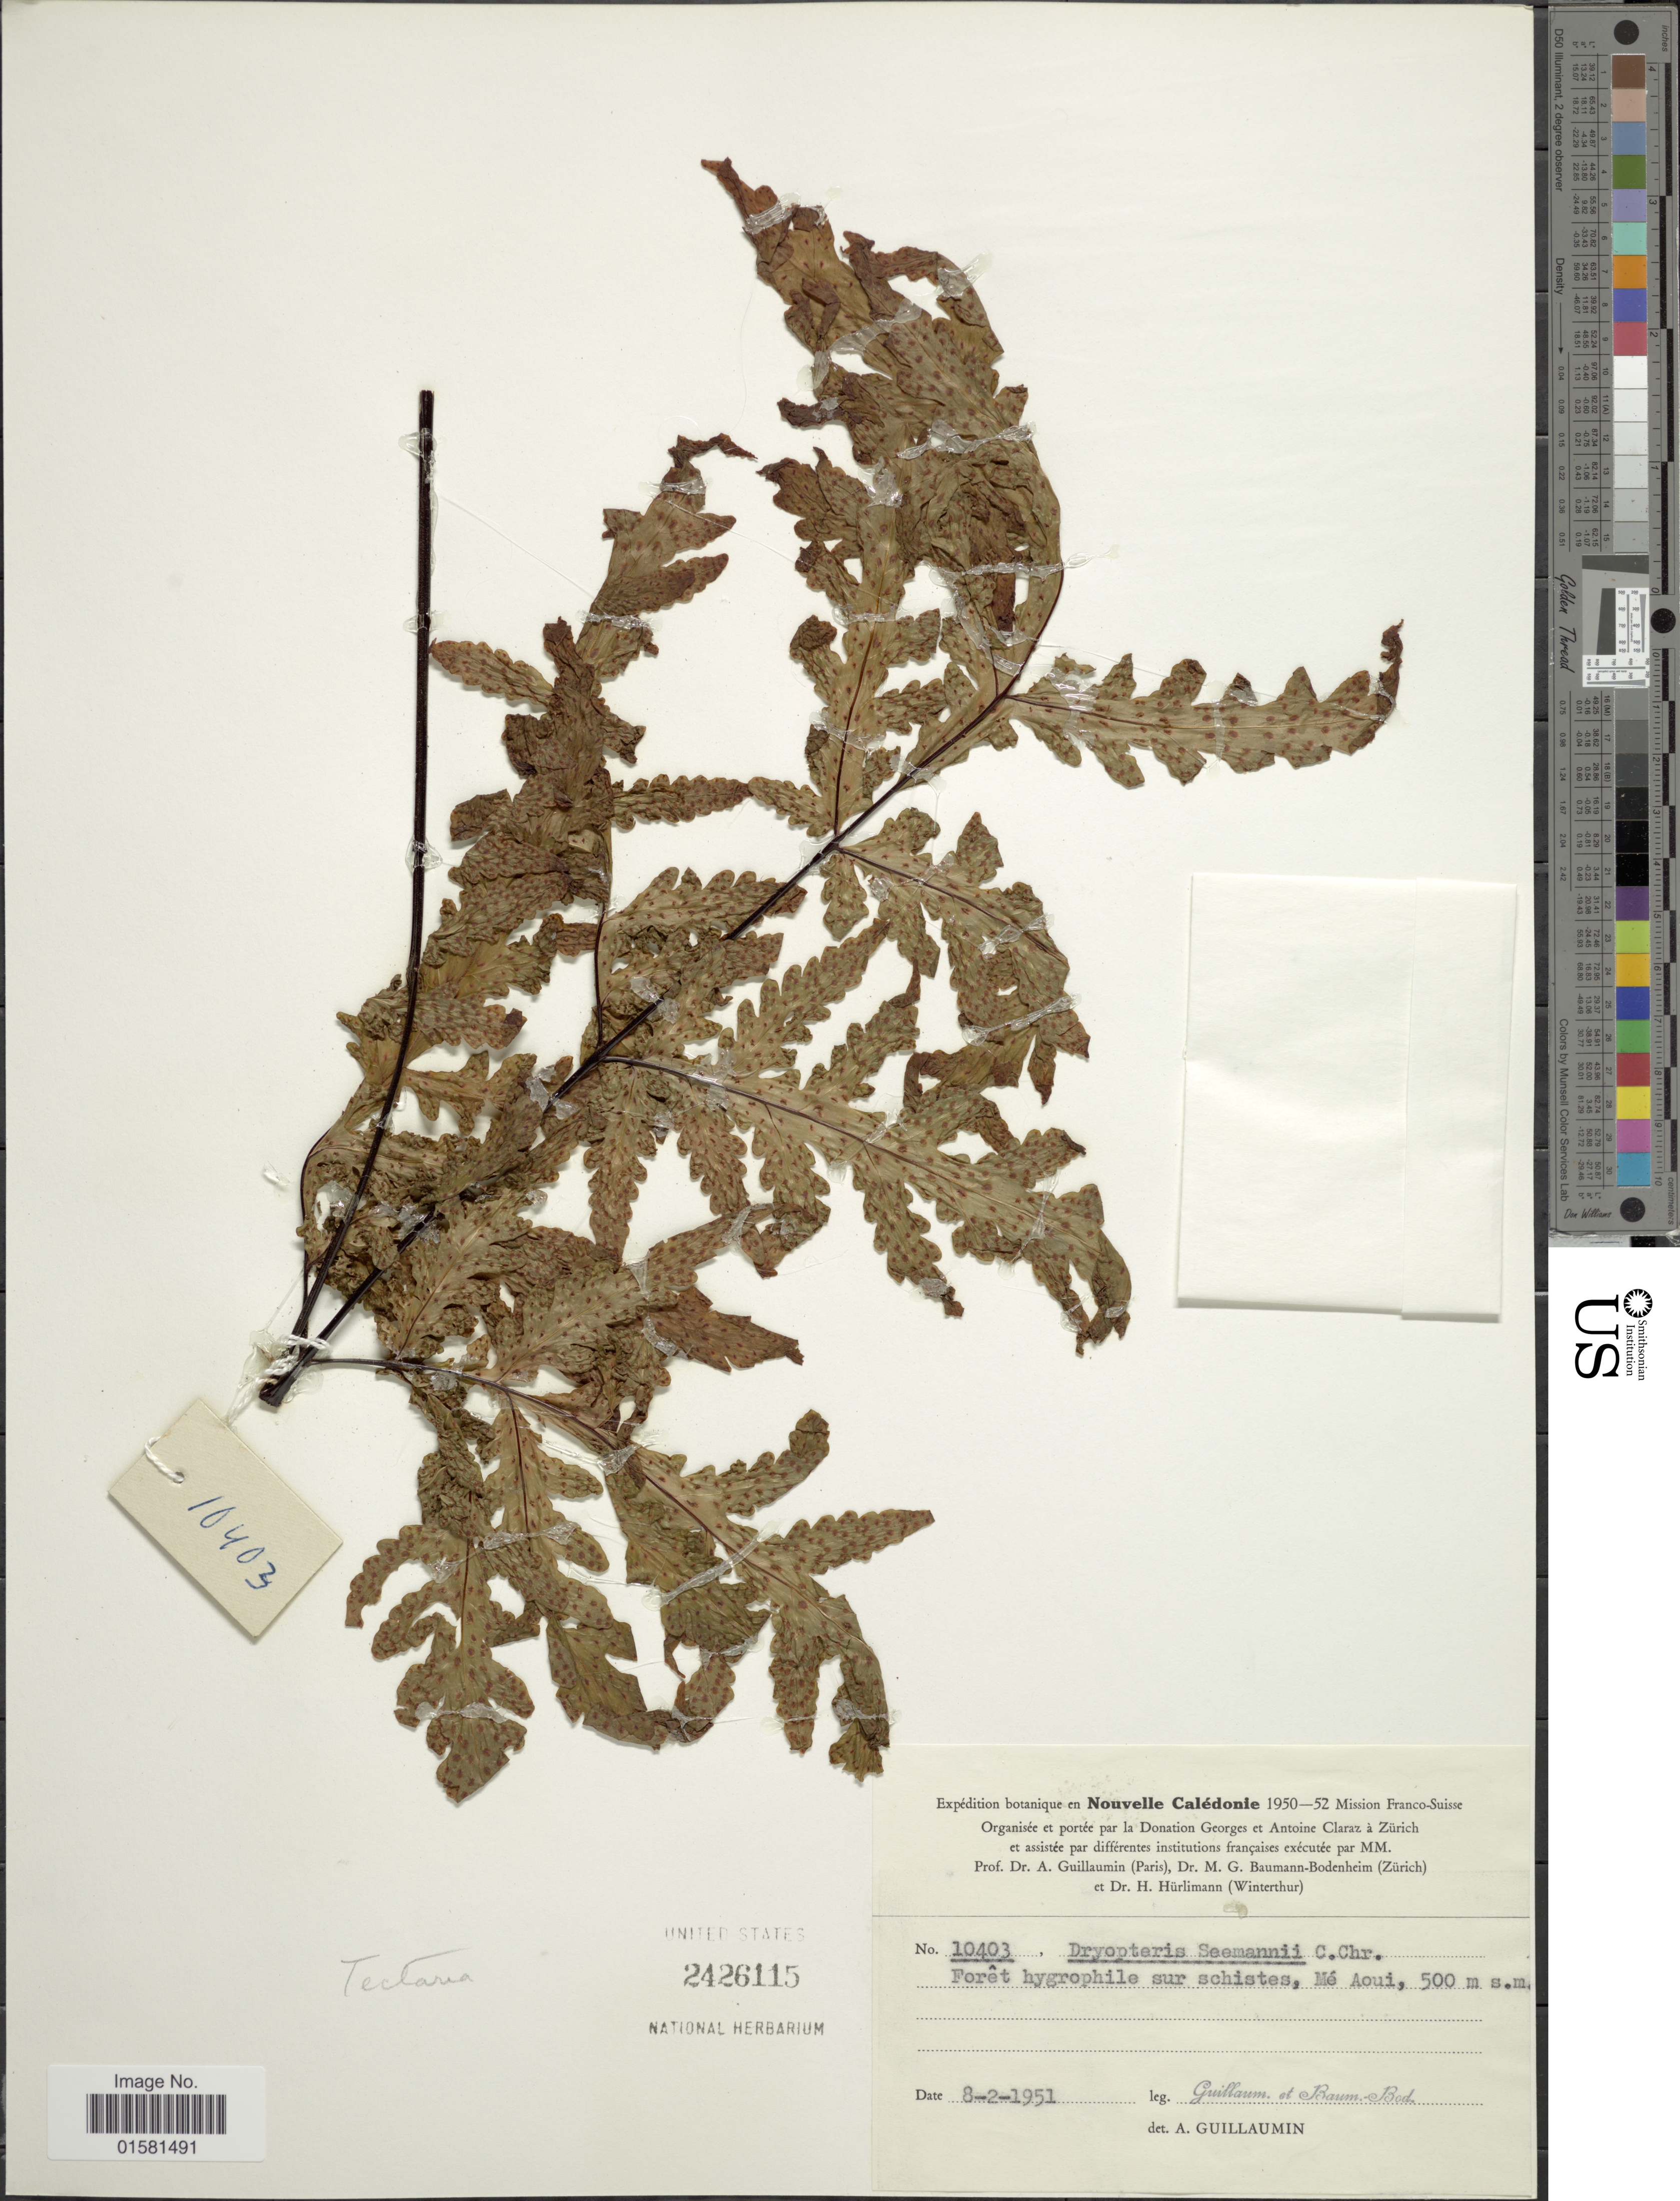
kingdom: Plantae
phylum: Tracheophyta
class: Polypodiopsida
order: Polypodiales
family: Tectariaceae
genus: Tectaria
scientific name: Tectaria seemannii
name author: (E. Fourn.) Copel.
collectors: A. Guillaumin & M. G. Baumann-Bodenheim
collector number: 10403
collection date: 1951-02-08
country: New Caledonia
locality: Nouvelle Caledonie, Foret hygrophile sur schistes, me Aoui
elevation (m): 500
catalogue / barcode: US 2426115